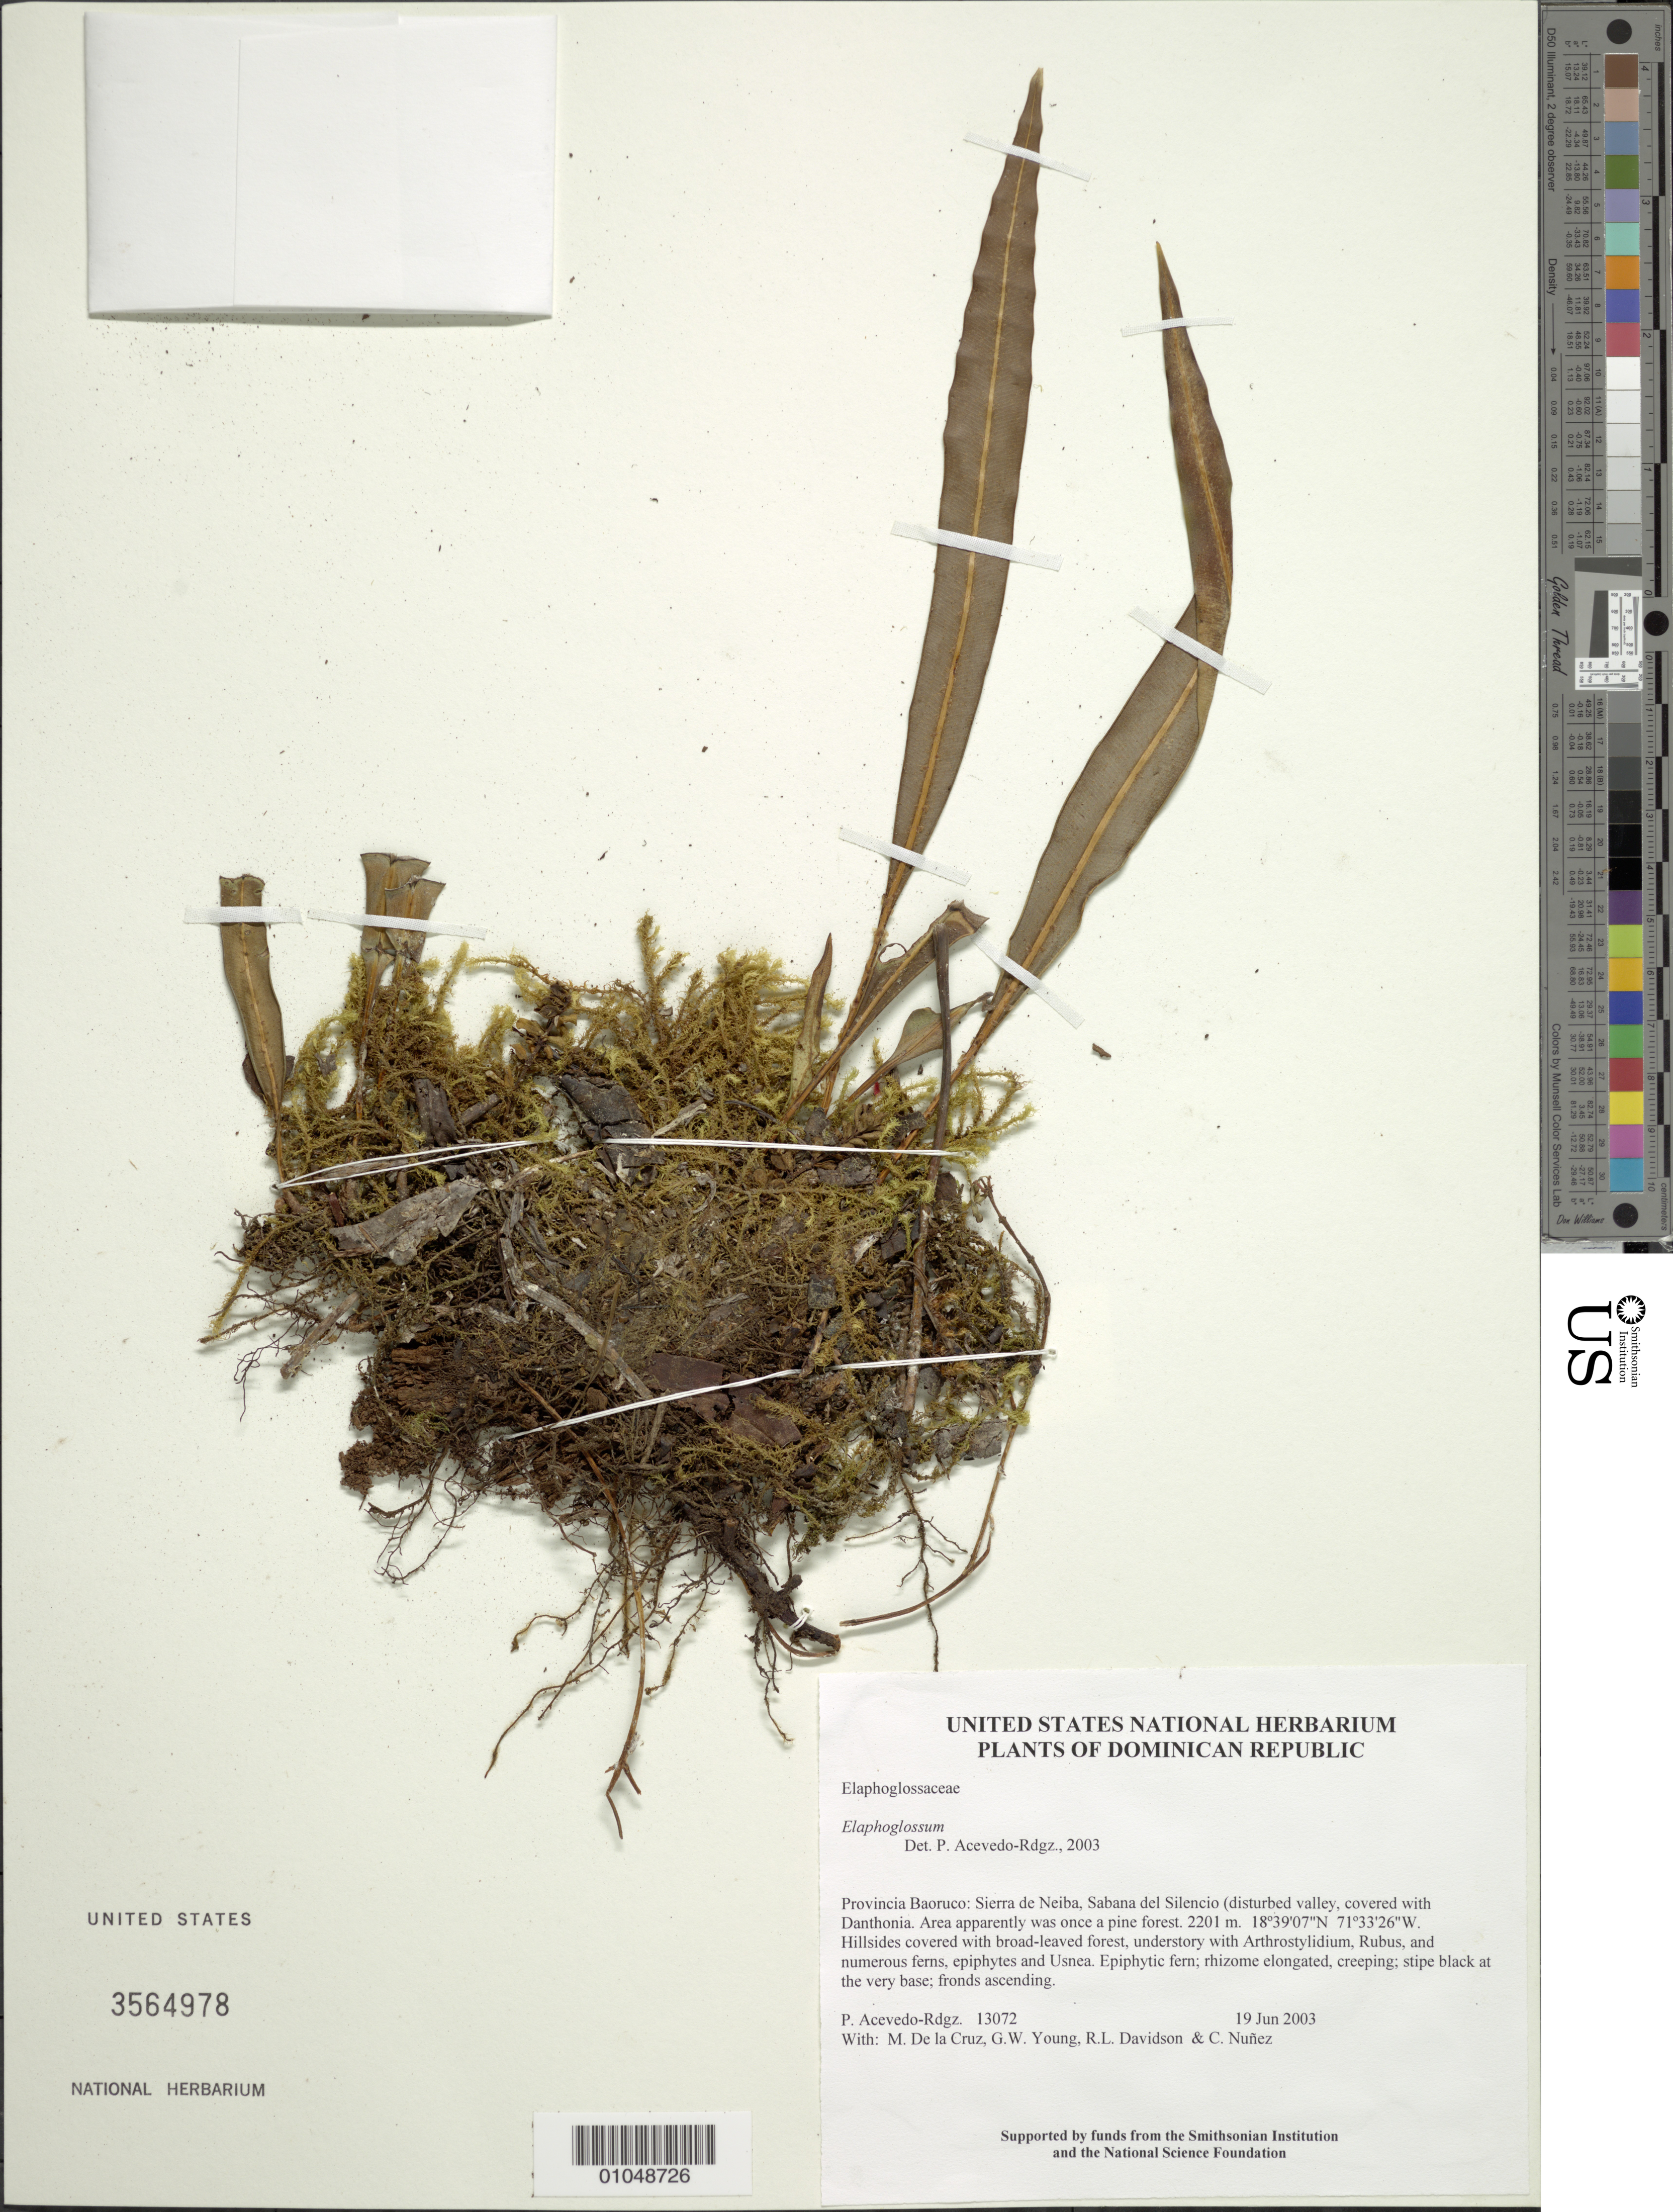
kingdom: Plantae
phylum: Tracheophyta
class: Polypodiopsida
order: Polypodiales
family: Dryopteridaceae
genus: Elaphoglossum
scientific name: Elaphoglossum sp.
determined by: Acevedo-Rodríguez, P., (BOT), Smithsonian Institution - National Museum of Natural History (UNITED STATES)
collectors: P. Acevedo-Rodr., M. de la Cruz, J. Rawlins, G. Young, R. Davidson & C. Nunez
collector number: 13072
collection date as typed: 19 Jun 2003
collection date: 2003-06-19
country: Dominican Republic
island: Hispaniola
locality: Provincia Baoruco: Sierra de Neiba, Sabana del Silencio (disturbed valley, covered with Danthonia. Area apparently was once a pine forest.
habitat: Hillsides covered with broad-leaved forest, understory with Arthrostylidium, Rubus, and numerous ferns, epiphytes and Usnea.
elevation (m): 2201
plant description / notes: US, NY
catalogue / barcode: US 3564978